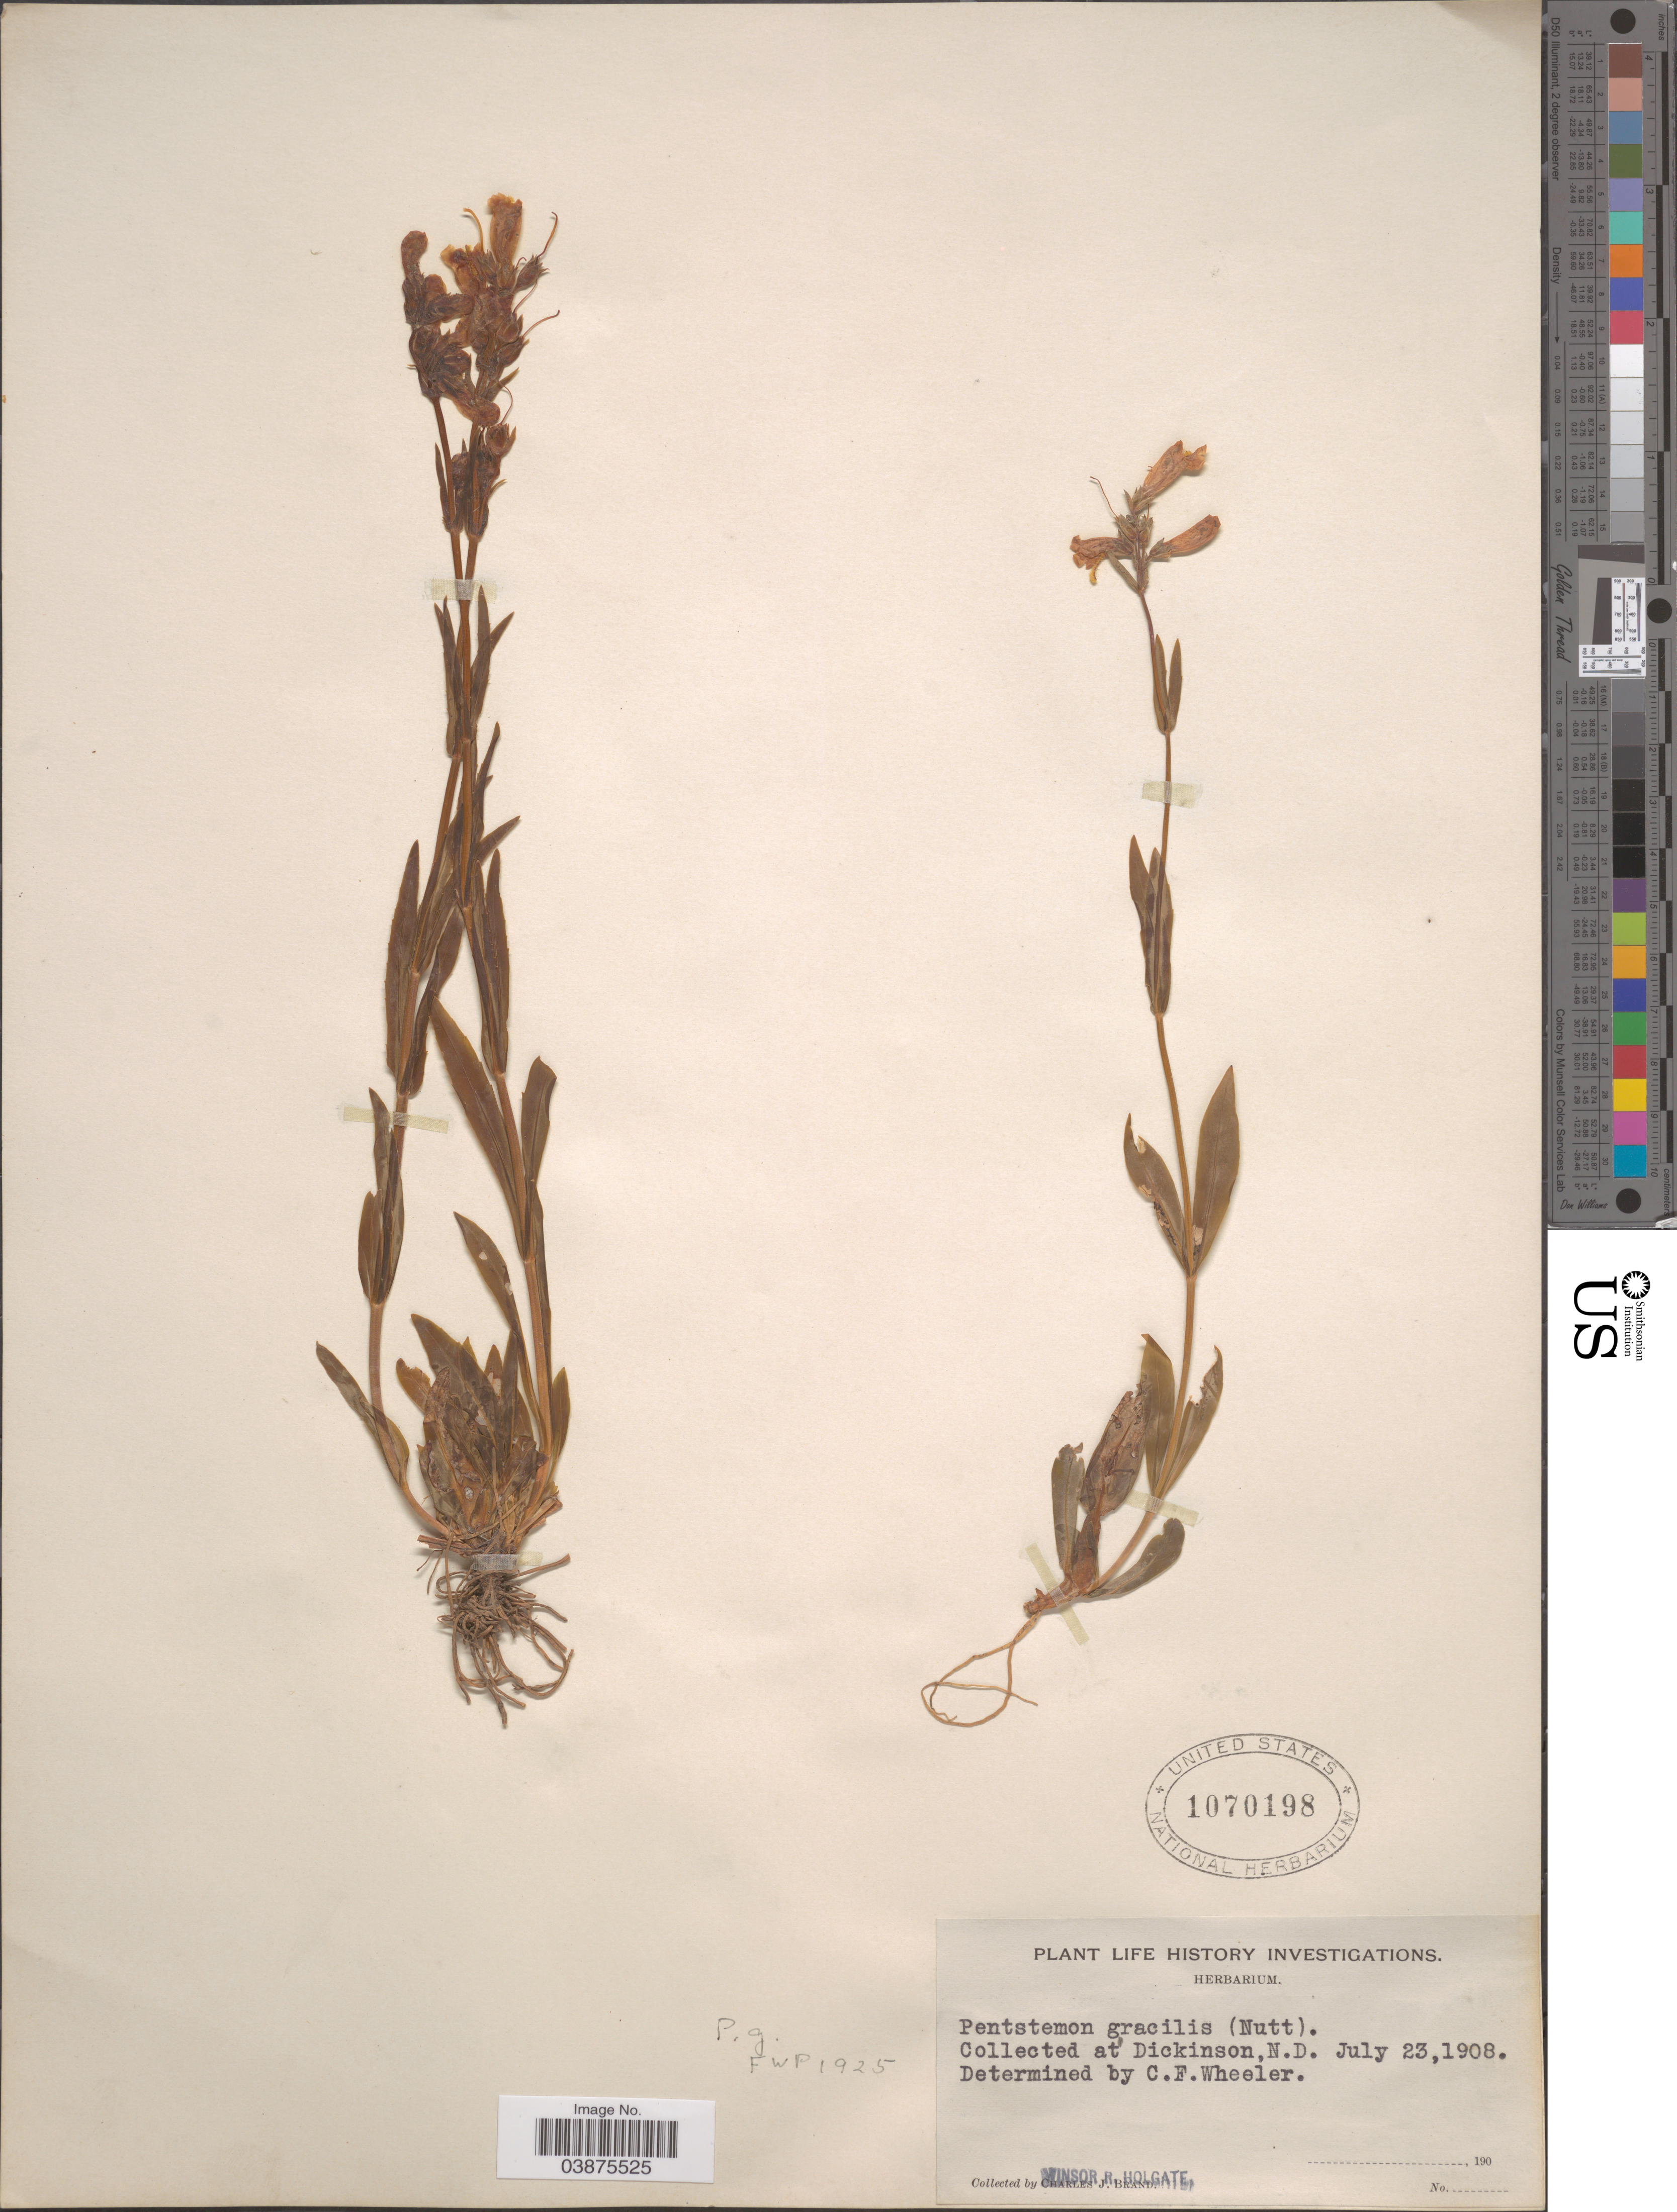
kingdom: Plantae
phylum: Tracheophyta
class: Magnoliopsida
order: Lamiales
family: Plantaginaceae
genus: Penstemon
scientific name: Penstemon gracilis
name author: Nutt.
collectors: W. Holgate & C. J. Brand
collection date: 1908-07-12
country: United States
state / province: North Dakota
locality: At Dickinson.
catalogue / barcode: US 1070198